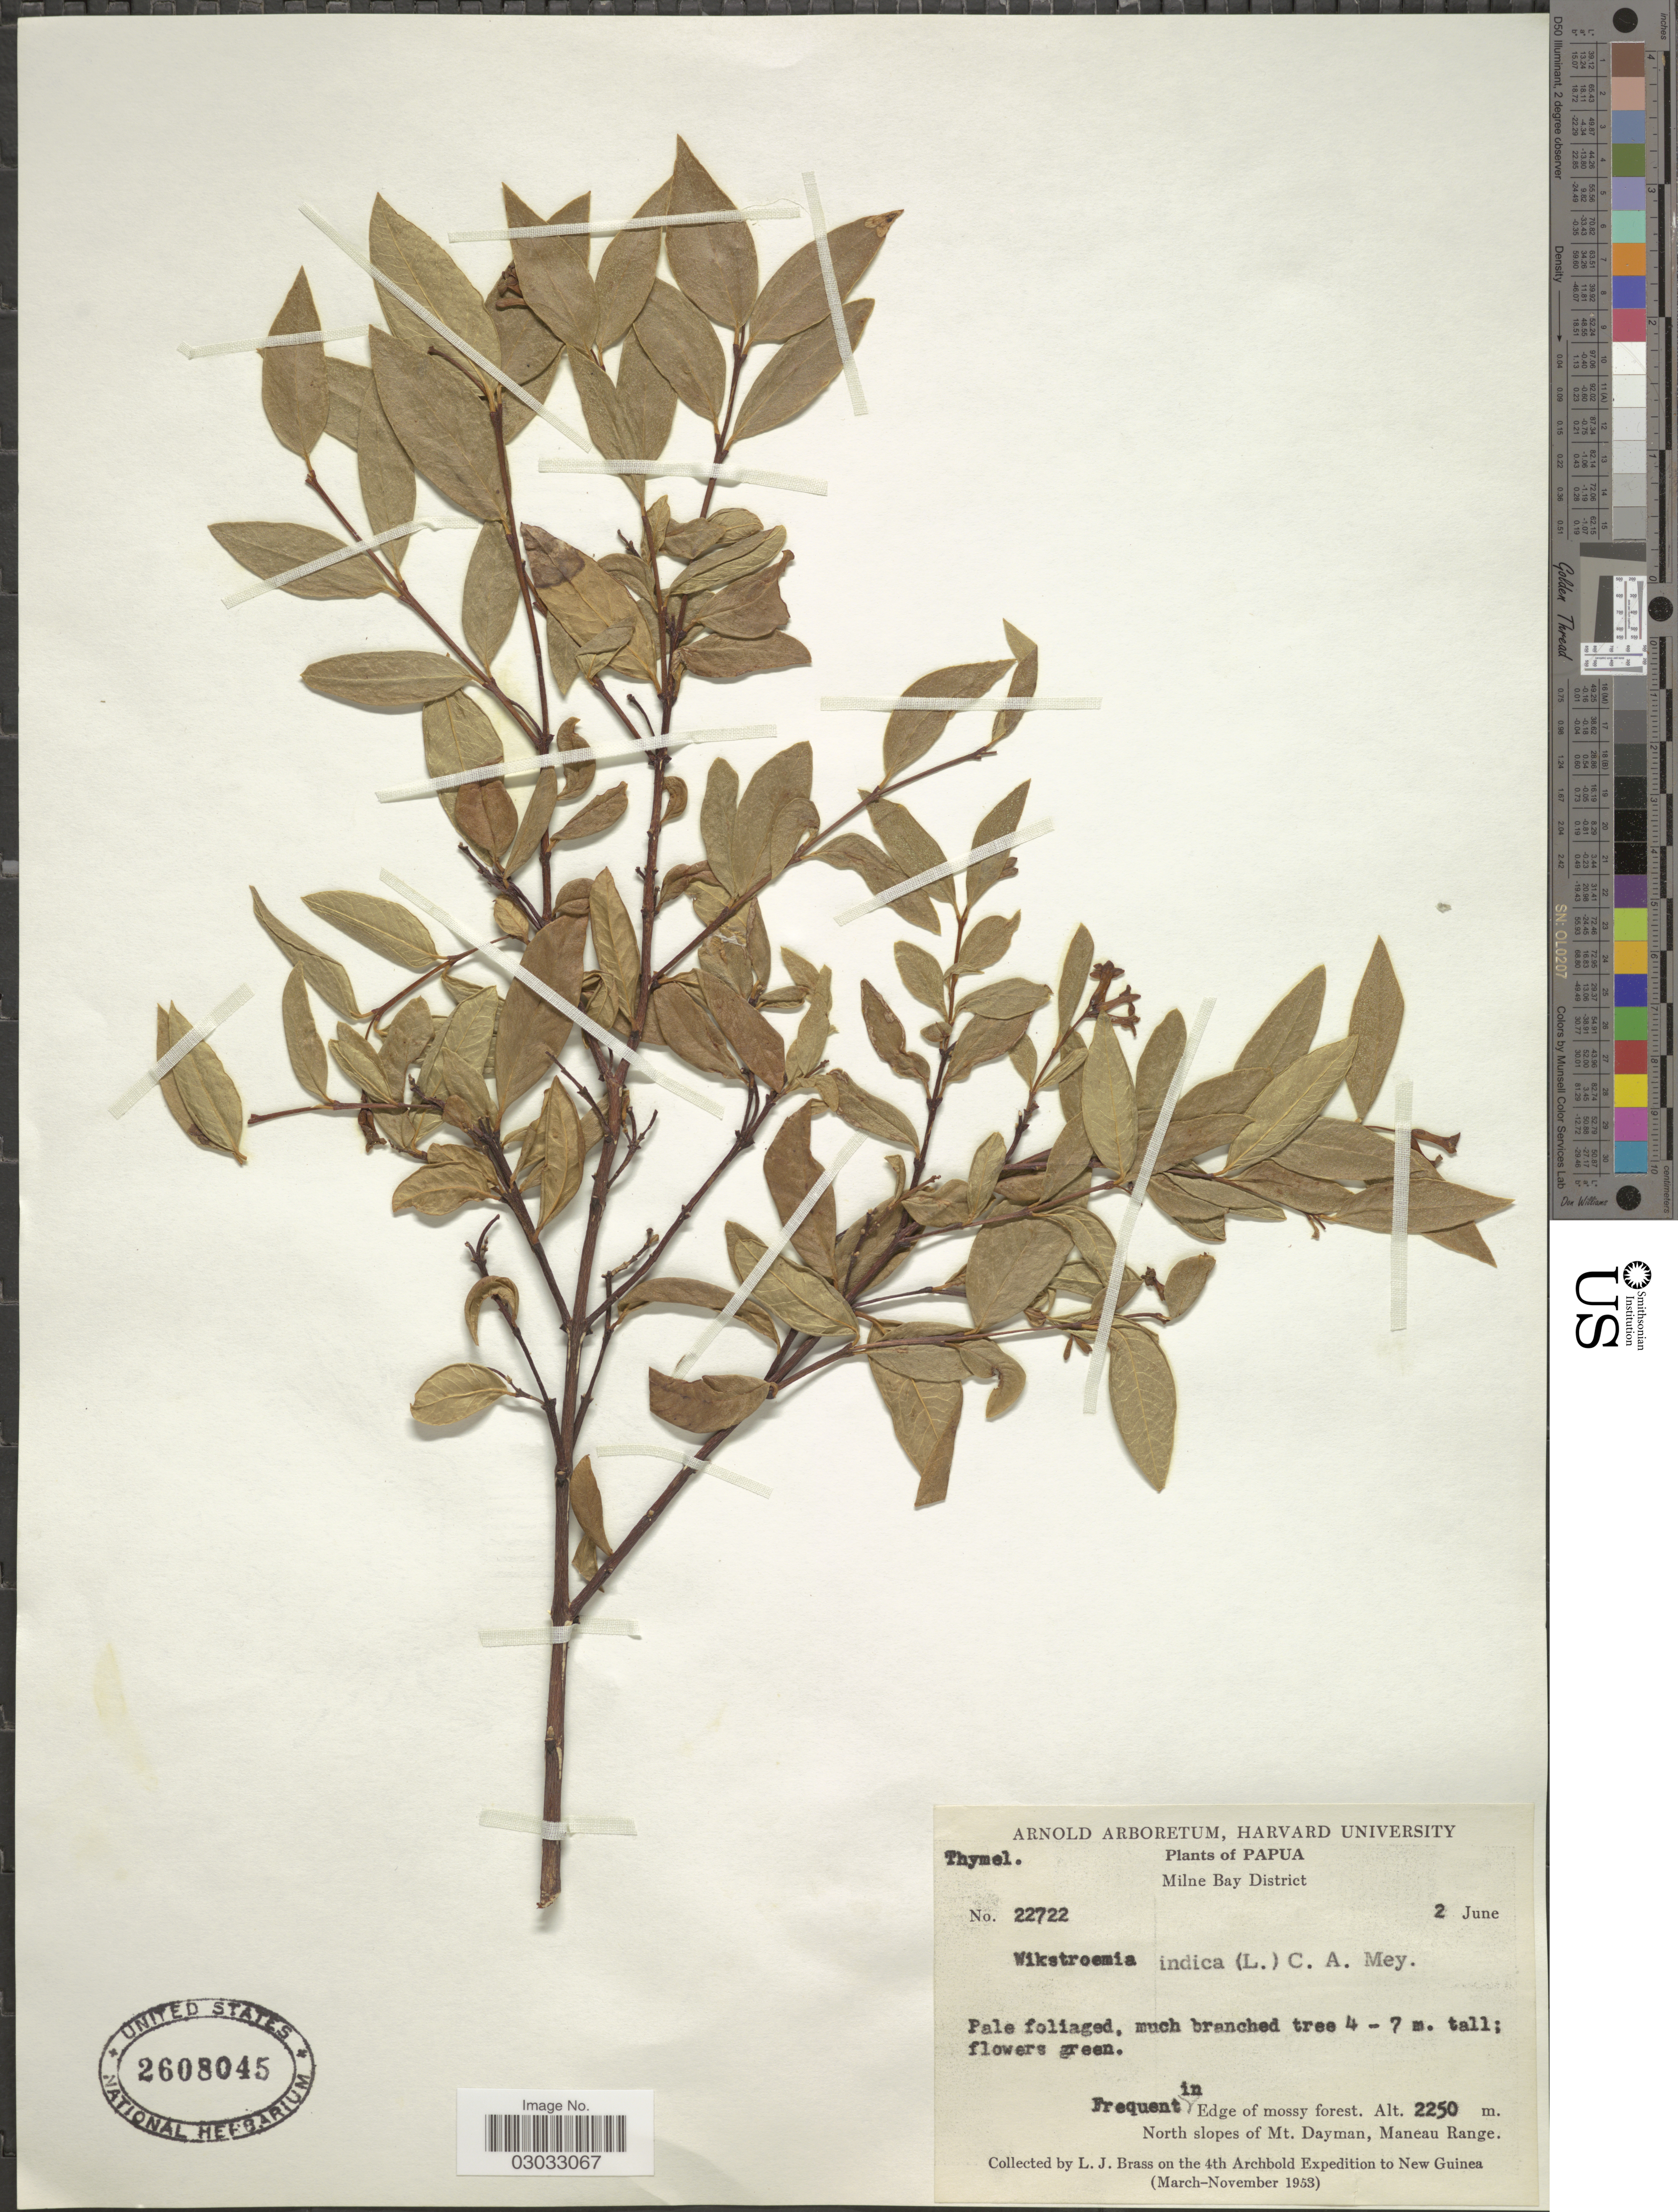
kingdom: Plantae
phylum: Tracheophyta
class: Magnoliopsida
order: Malvales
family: Thymelaeaceae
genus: Wikstroemia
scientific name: Wikstroemia indica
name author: (L.) C.A. Mey.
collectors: L. J. Brass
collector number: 22722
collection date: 1953-06-02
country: Papua New Guinea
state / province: Milne Bay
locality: Papua, Milne Bay District, North slopes of Mt. Dayman, Maneau Range.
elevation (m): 2250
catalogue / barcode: US 2608045